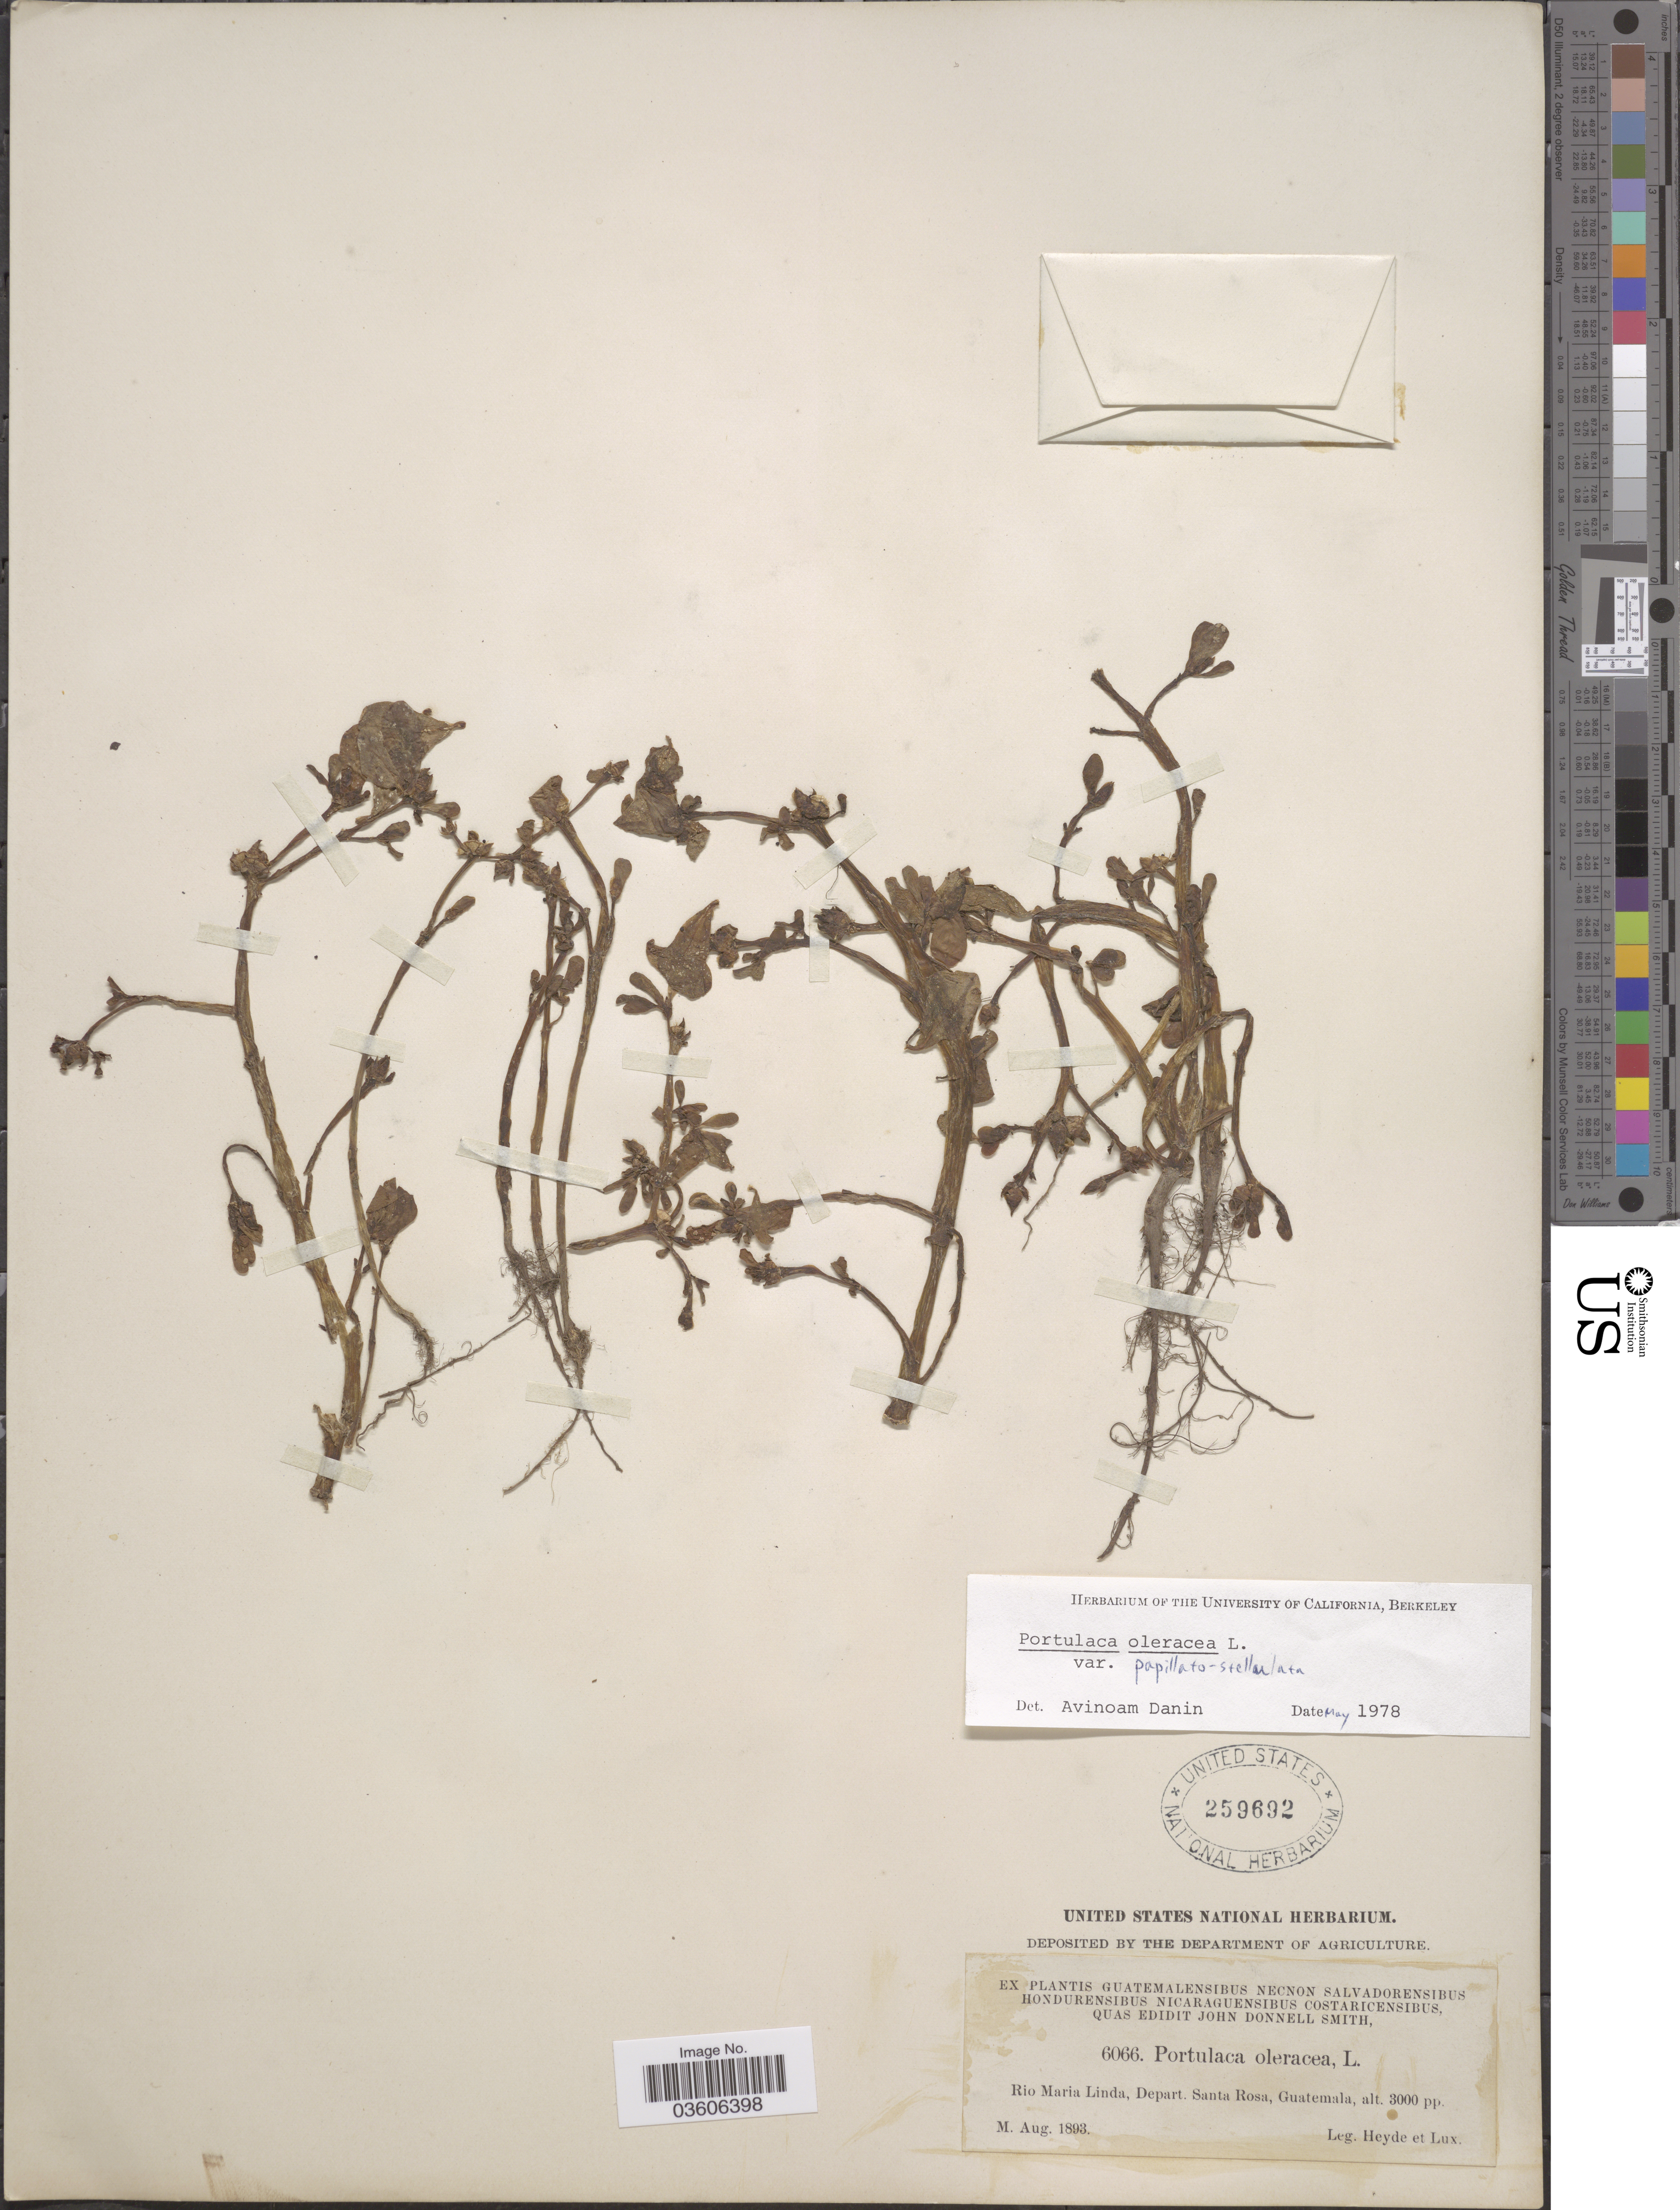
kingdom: Plantae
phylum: Tracheophyta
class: Magnoliopsida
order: Caryophyllales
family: Portulacaceae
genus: Portulaca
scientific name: Portulaca oleracea var. papillatostellulata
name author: L.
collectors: Heyde & Lux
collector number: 6066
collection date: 1893-08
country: Guatemala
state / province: Santa Rosa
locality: Rio Maria Linda, Depart. Santa Rosa.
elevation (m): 914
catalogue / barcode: US 259692